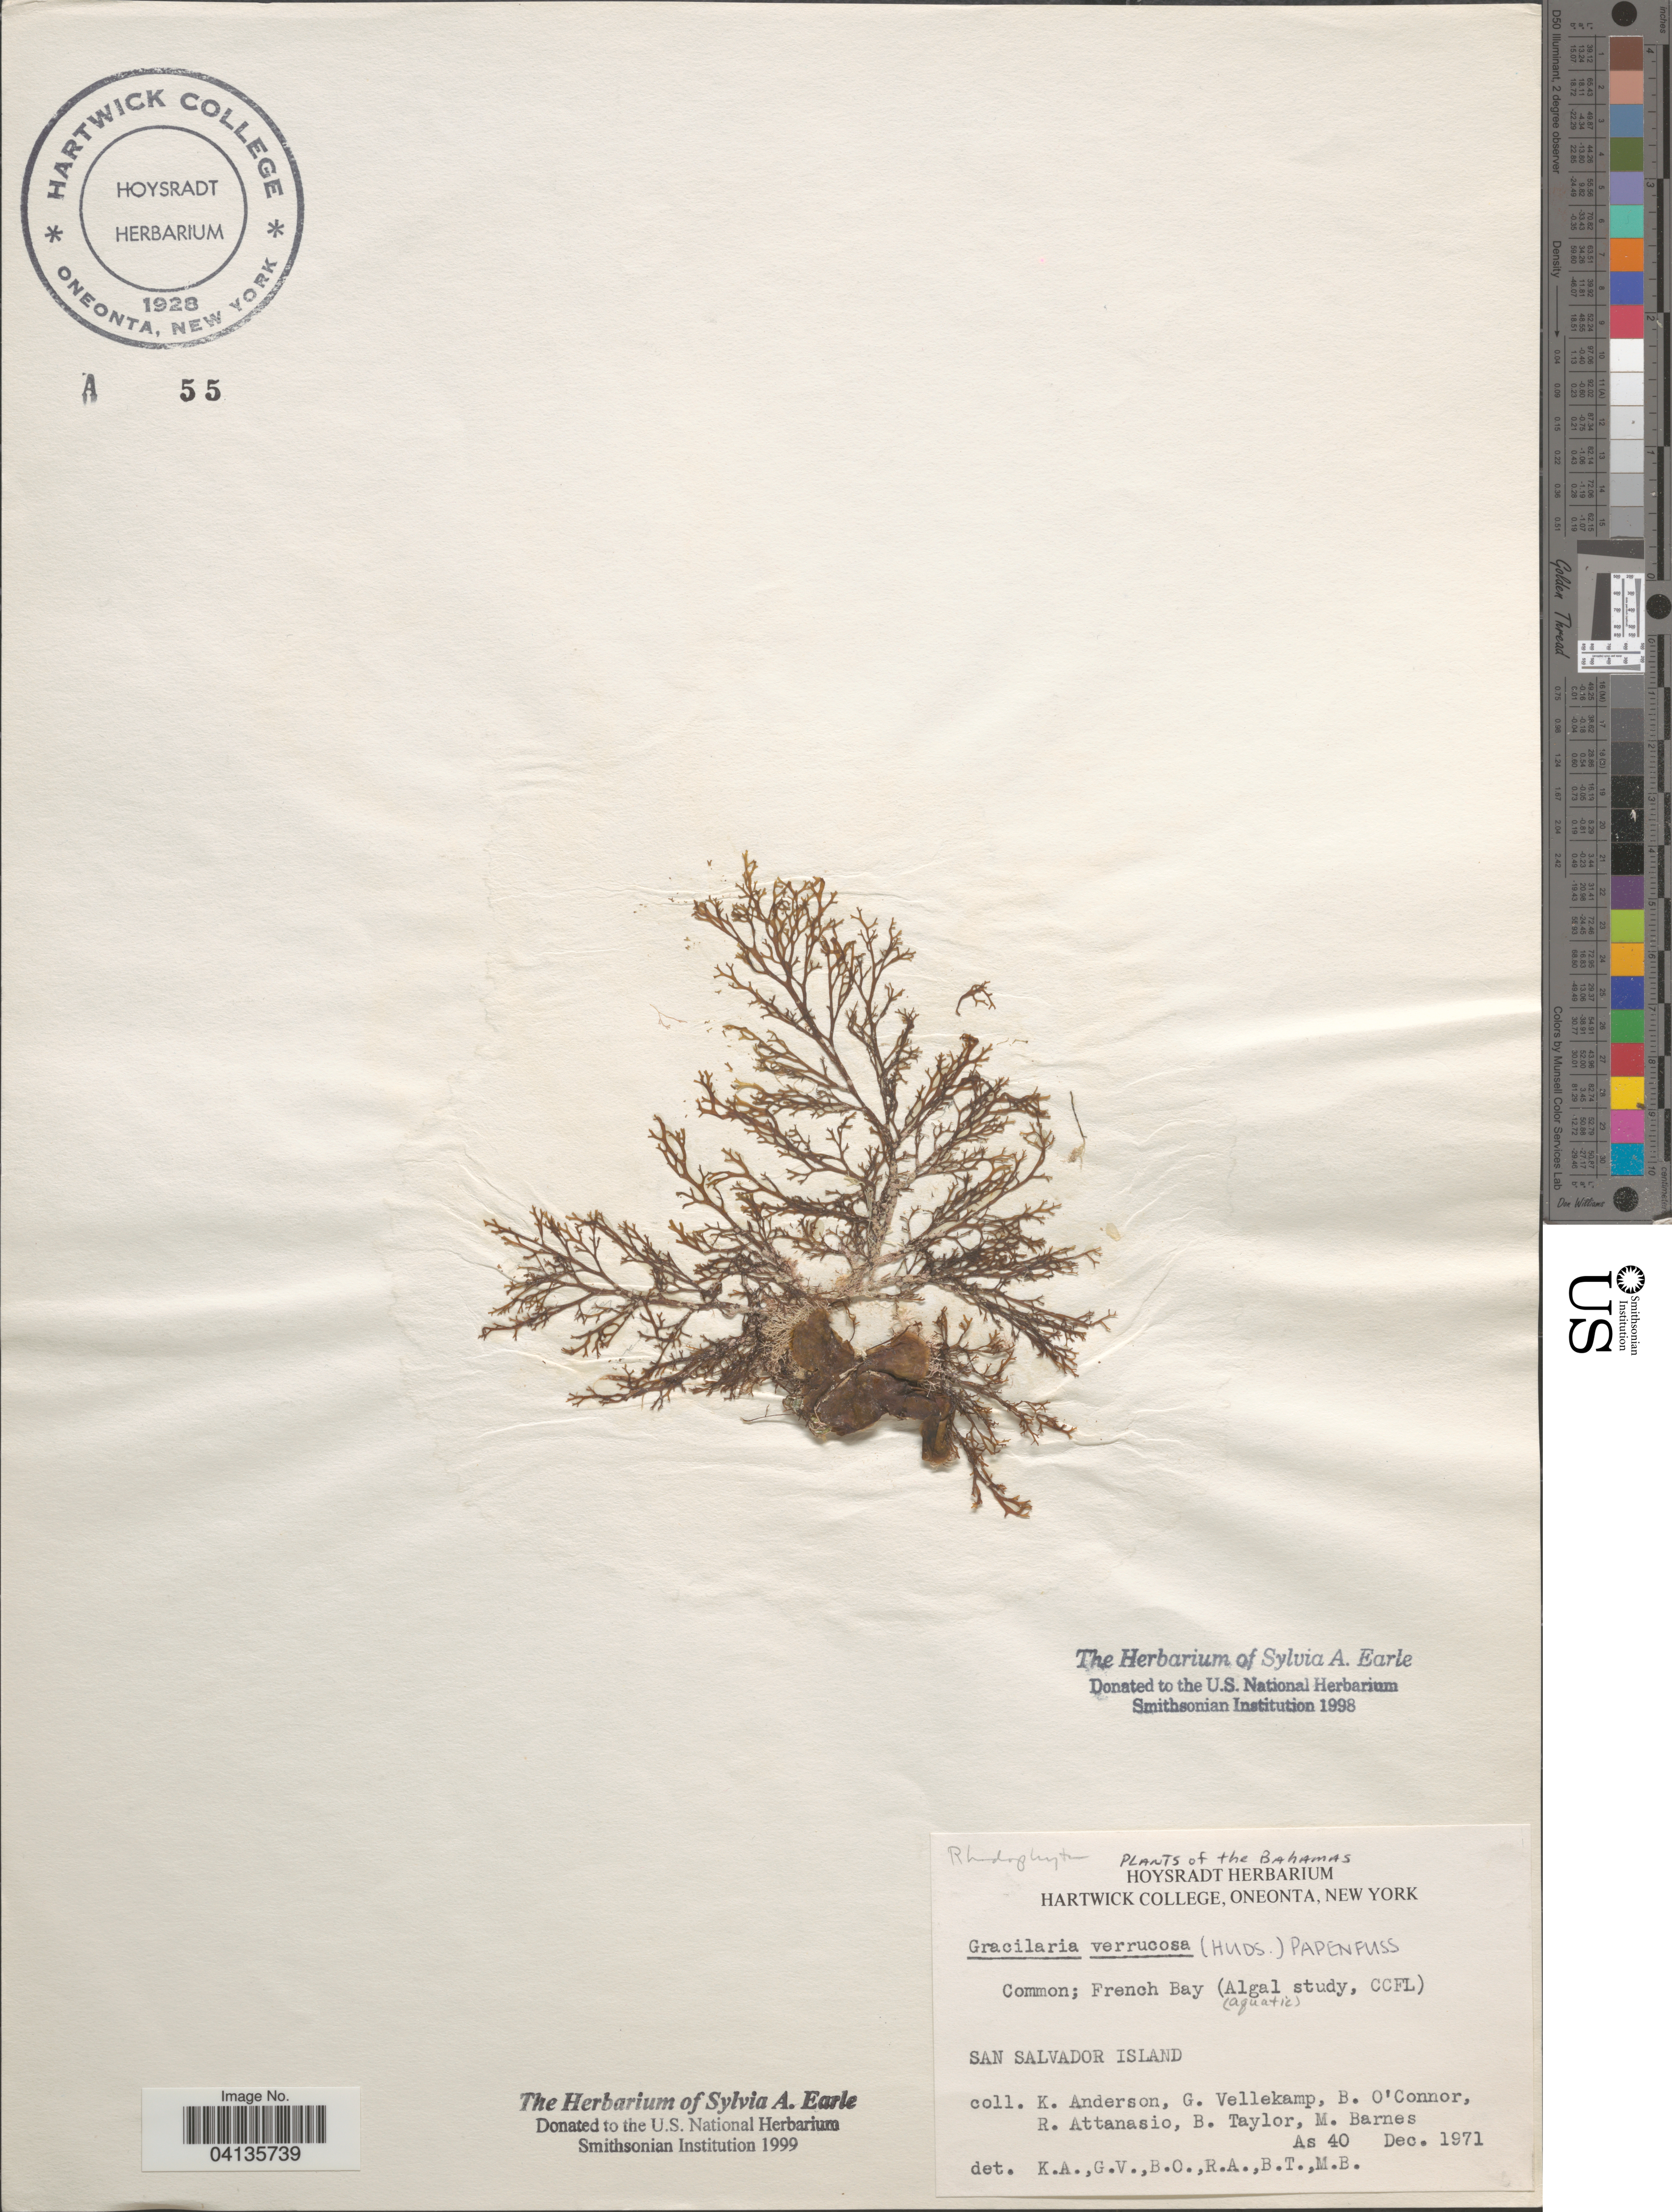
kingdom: Plantae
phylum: Rhodophyta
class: Florideophyceae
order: Gracilariales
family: Gracilariaceae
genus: Gracilariopsis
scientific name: Gracilariopsis longissima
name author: (S.G. Gmel.) Steentoft et al.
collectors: K. Anderson, G. Vellekamp, B. O'Connor, R. Attanasio & et al.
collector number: As40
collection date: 1971-12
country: Bahamas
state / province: San Salvador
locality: Common in French Bay (Algal study, CCFL).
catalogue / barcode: US 328669